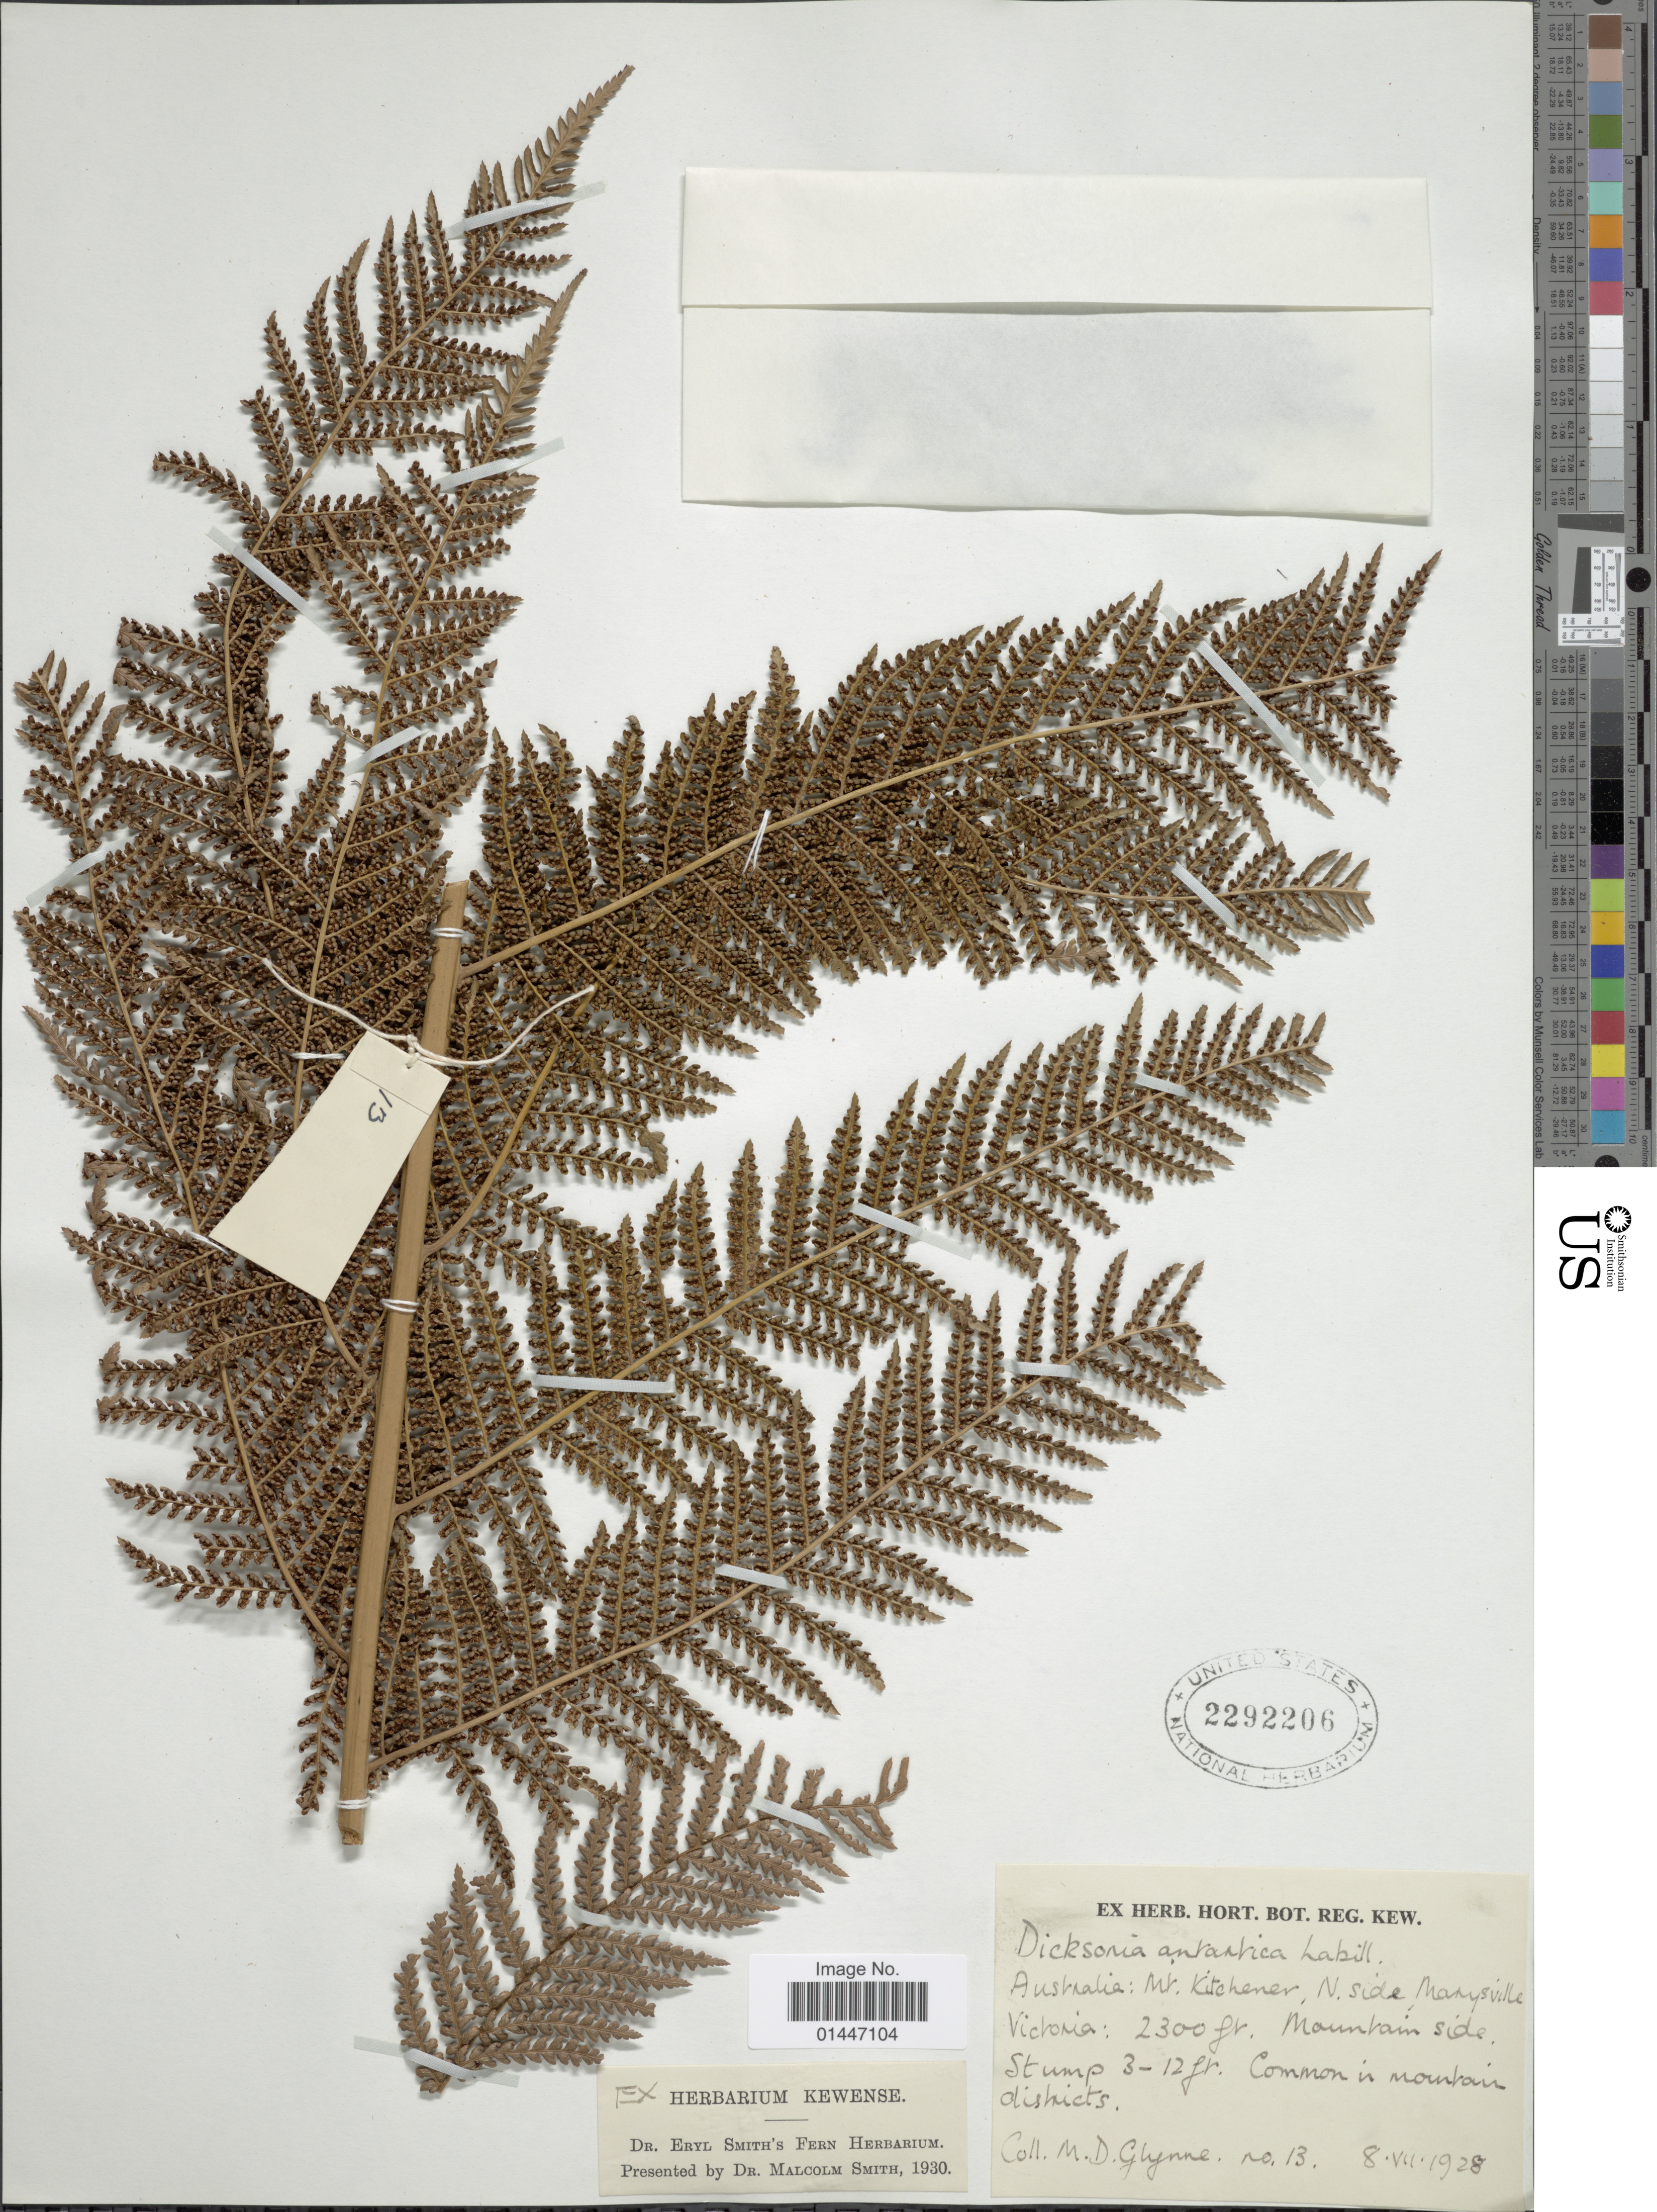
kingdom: Plantae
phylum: Tracheophyta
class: Polypodiopsida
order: Cyatheales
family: Dicksoniaceae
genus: Dicksonia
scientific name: Dicksonia antarctica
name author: Labill.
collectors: M. Glynne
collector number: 13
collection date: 1928-07-08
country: Australia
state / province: Victoria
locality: Mt. Kitchener, N. side of Marysville. Victoria. Mountain side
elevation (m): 701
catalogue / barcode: US 2292206